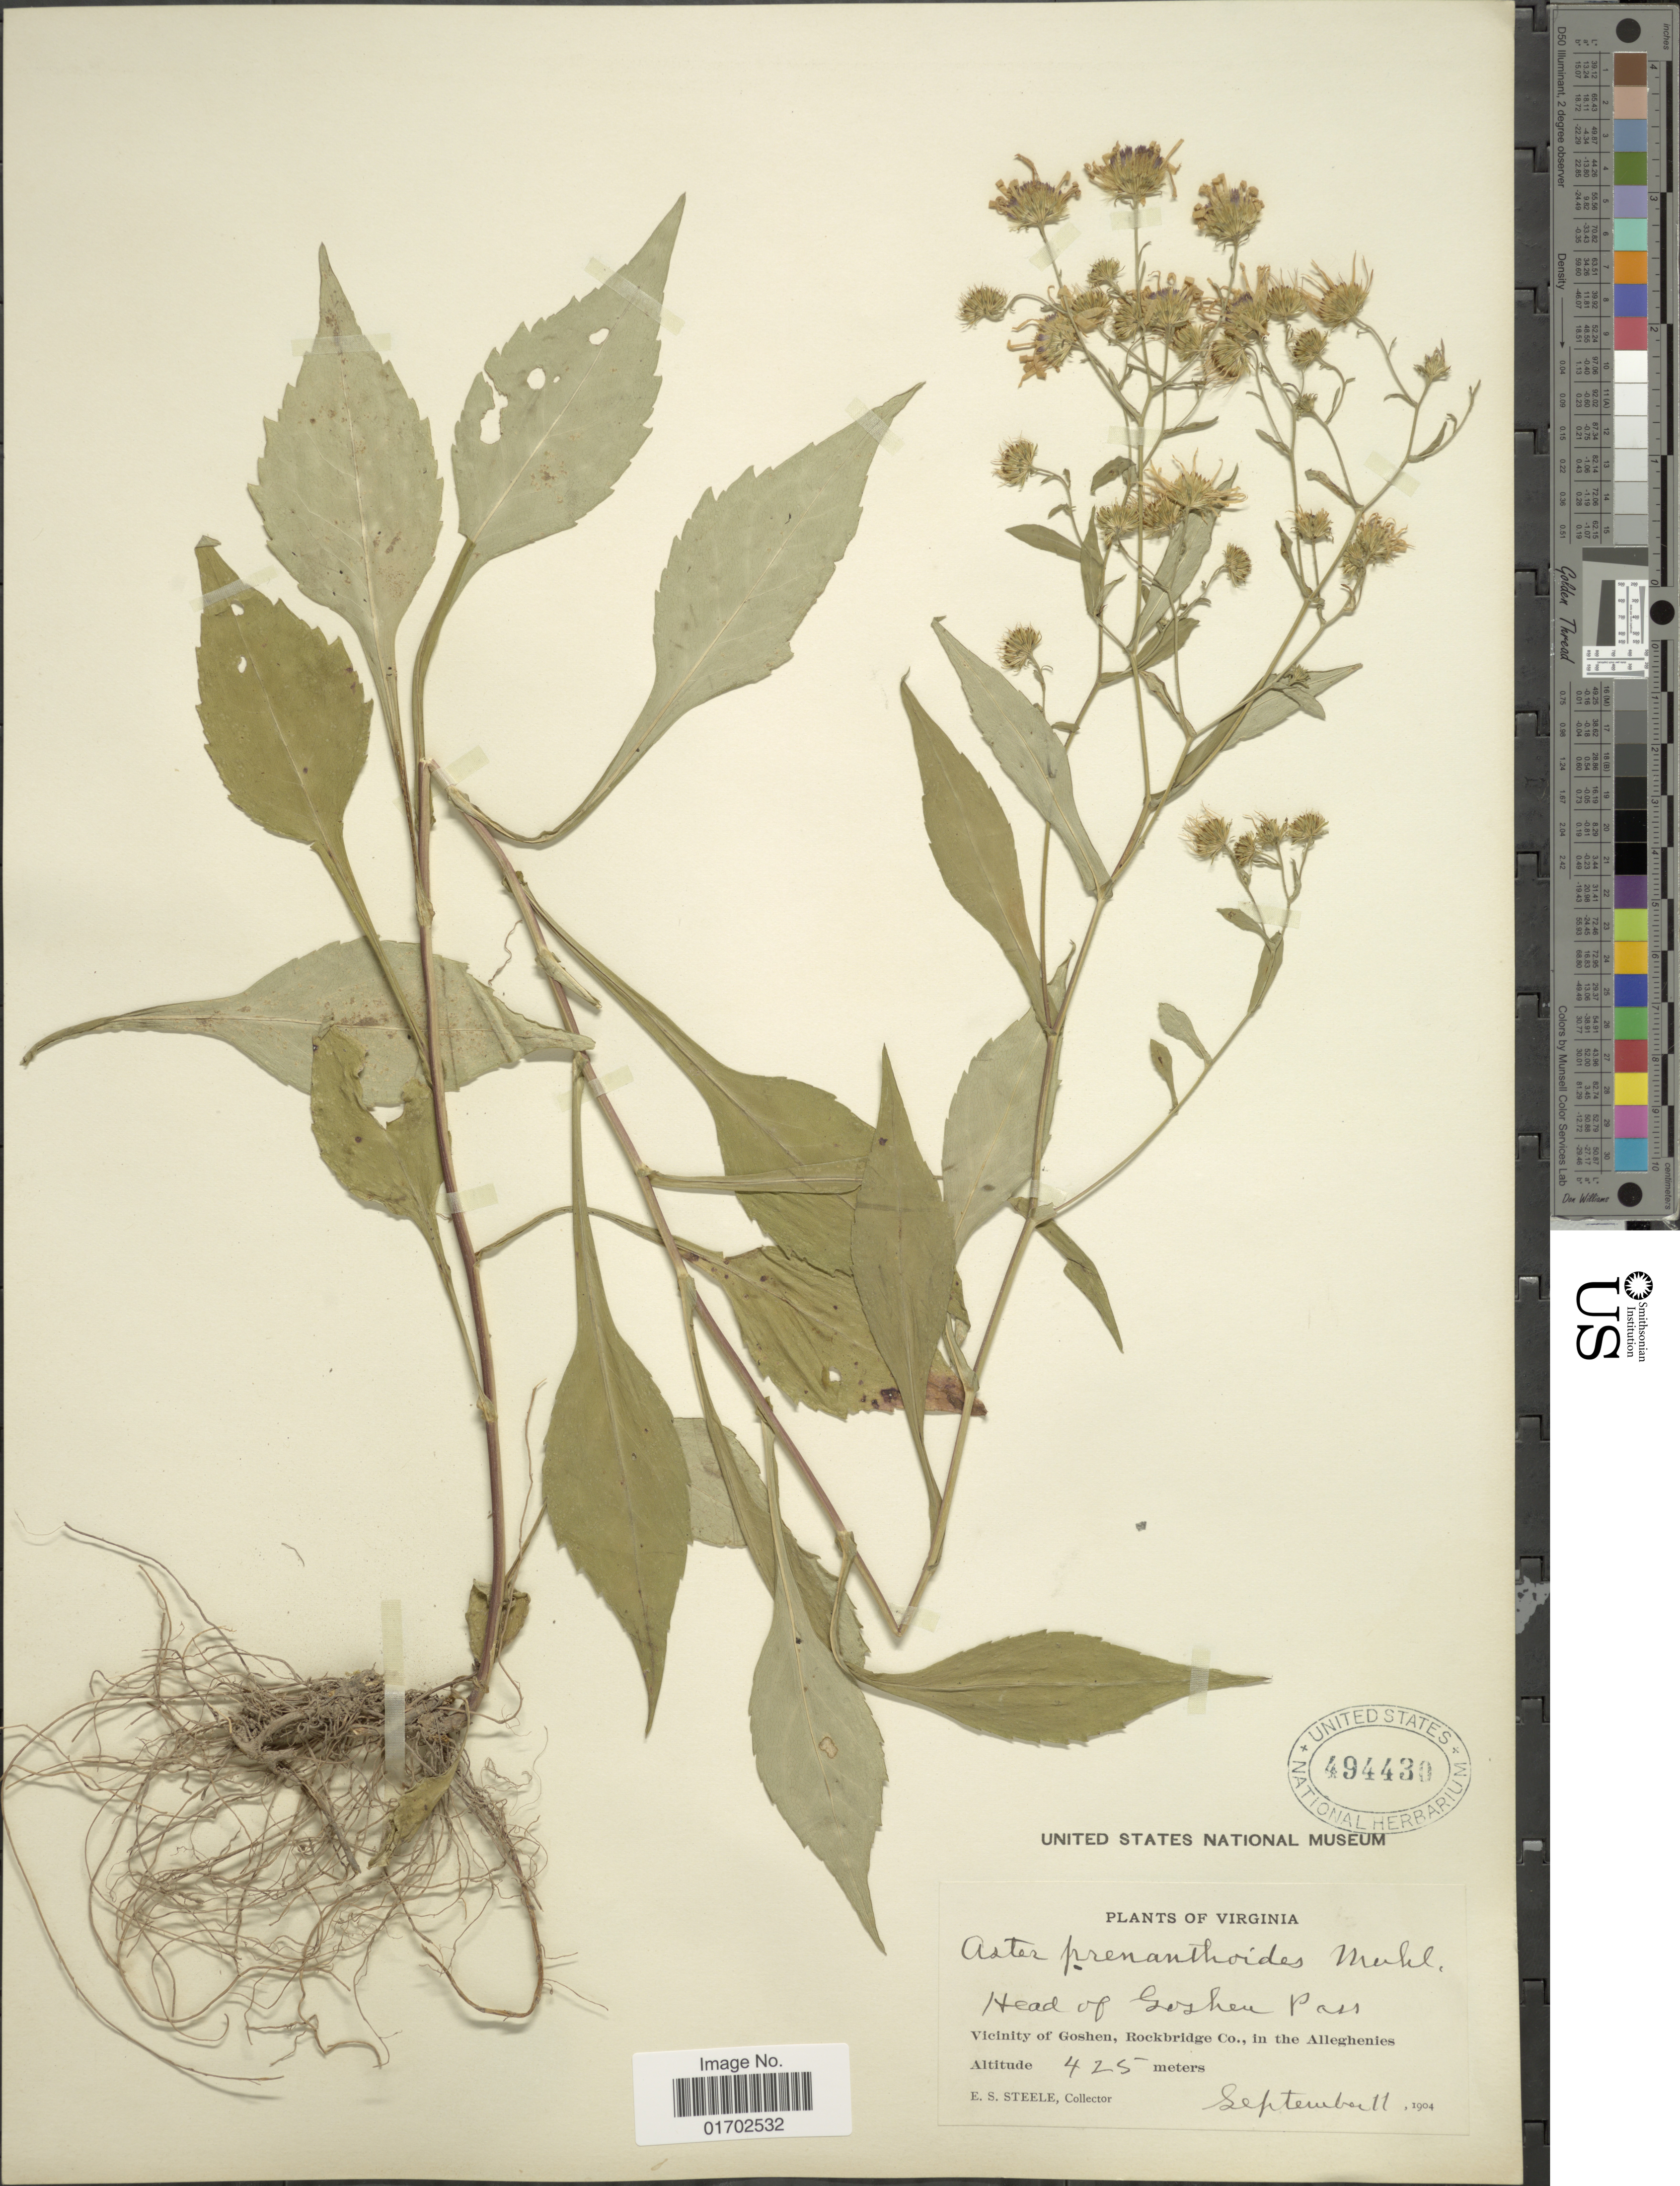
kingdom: Plantae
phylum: Tracheophyta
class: Magnoliopsida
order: Asterales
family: Asteraceae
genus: Symphyotrichum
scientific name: Symphyotrichum prenanthoides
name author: (Muhl. ex Willd.) G.L. Nesom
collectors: E. Steele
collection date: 1904-09-11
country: United States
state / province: Virginia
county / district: Rockbridge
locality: Virginia. Head of Goshen Pass. Vicinity of Goshen, Rockbridge Co., in the Alleghenies.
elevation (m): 425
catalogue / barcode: US 494430